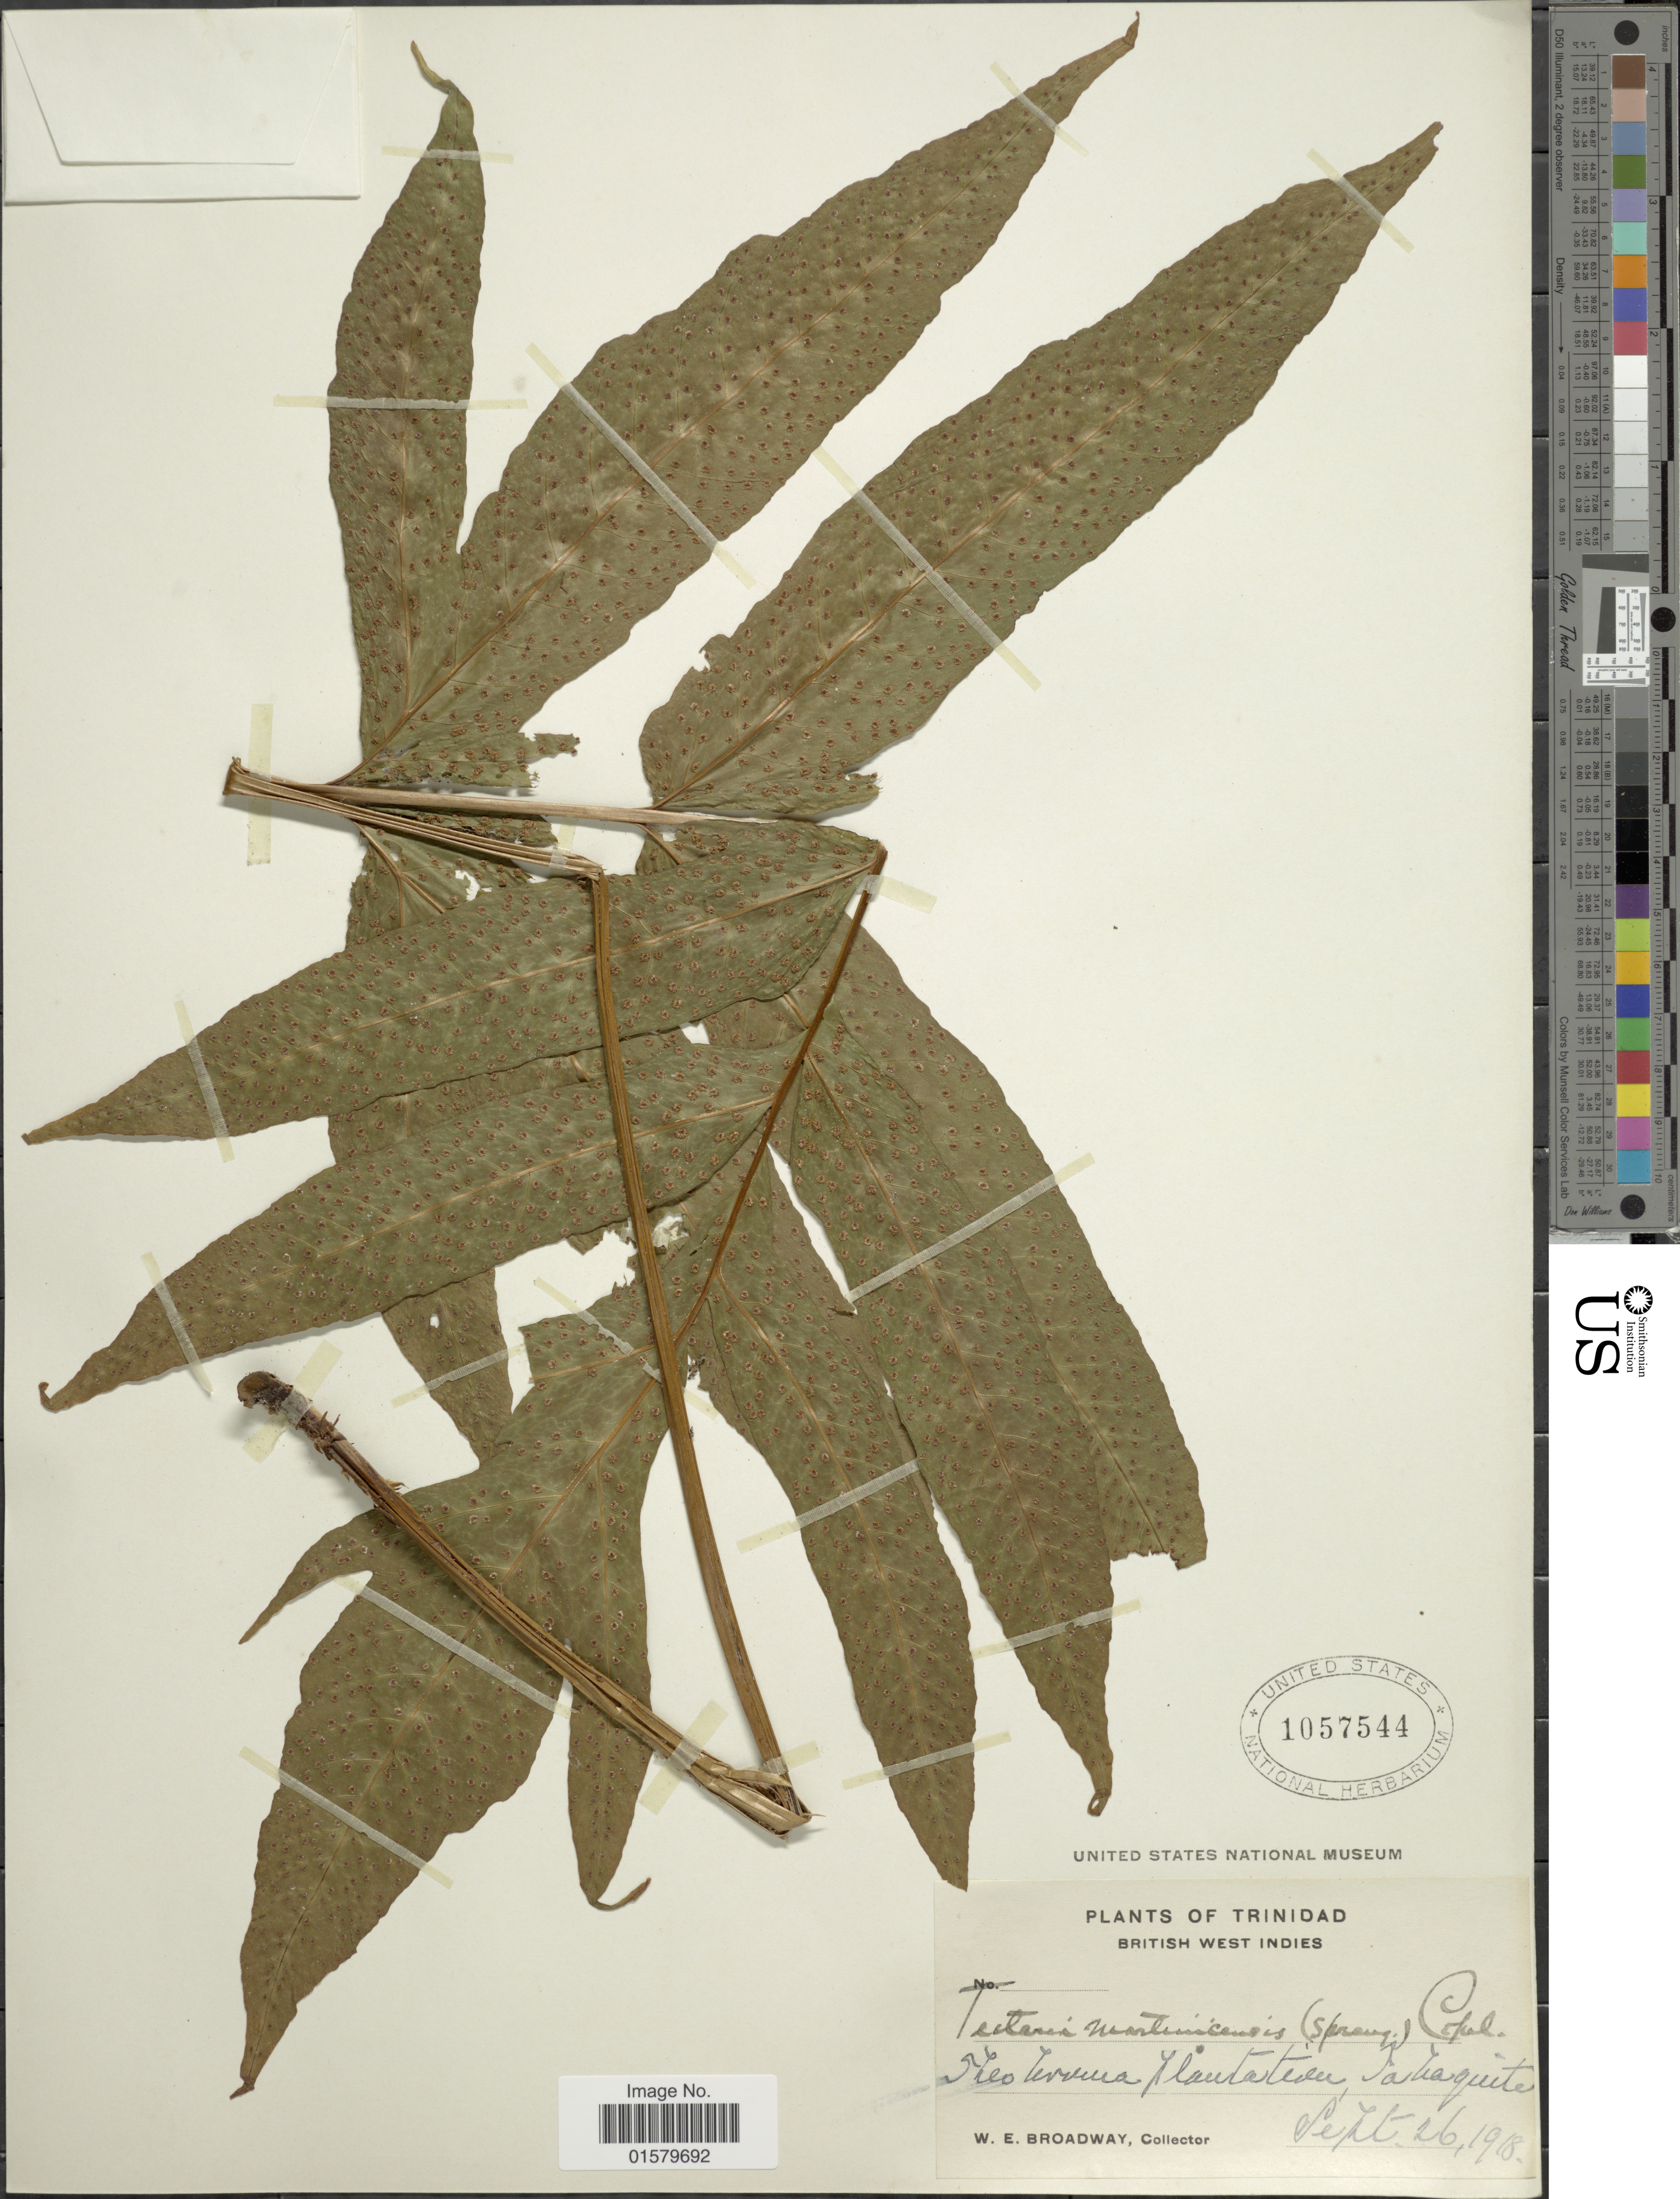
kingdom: Plantae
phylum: Tracheophyta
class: Polypodiopsida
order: Polypodiales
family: Tectariaceae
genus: Tectaria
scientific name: Tectaria incisa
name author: Cav.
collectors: W. E. Broadway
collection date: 1918-09-26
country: Trinidad and Tobago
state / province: Couva-Tabaquite-Talparo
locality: Theobroma Plantation Tabaquite, Trinidad.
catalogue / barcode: US 1057544